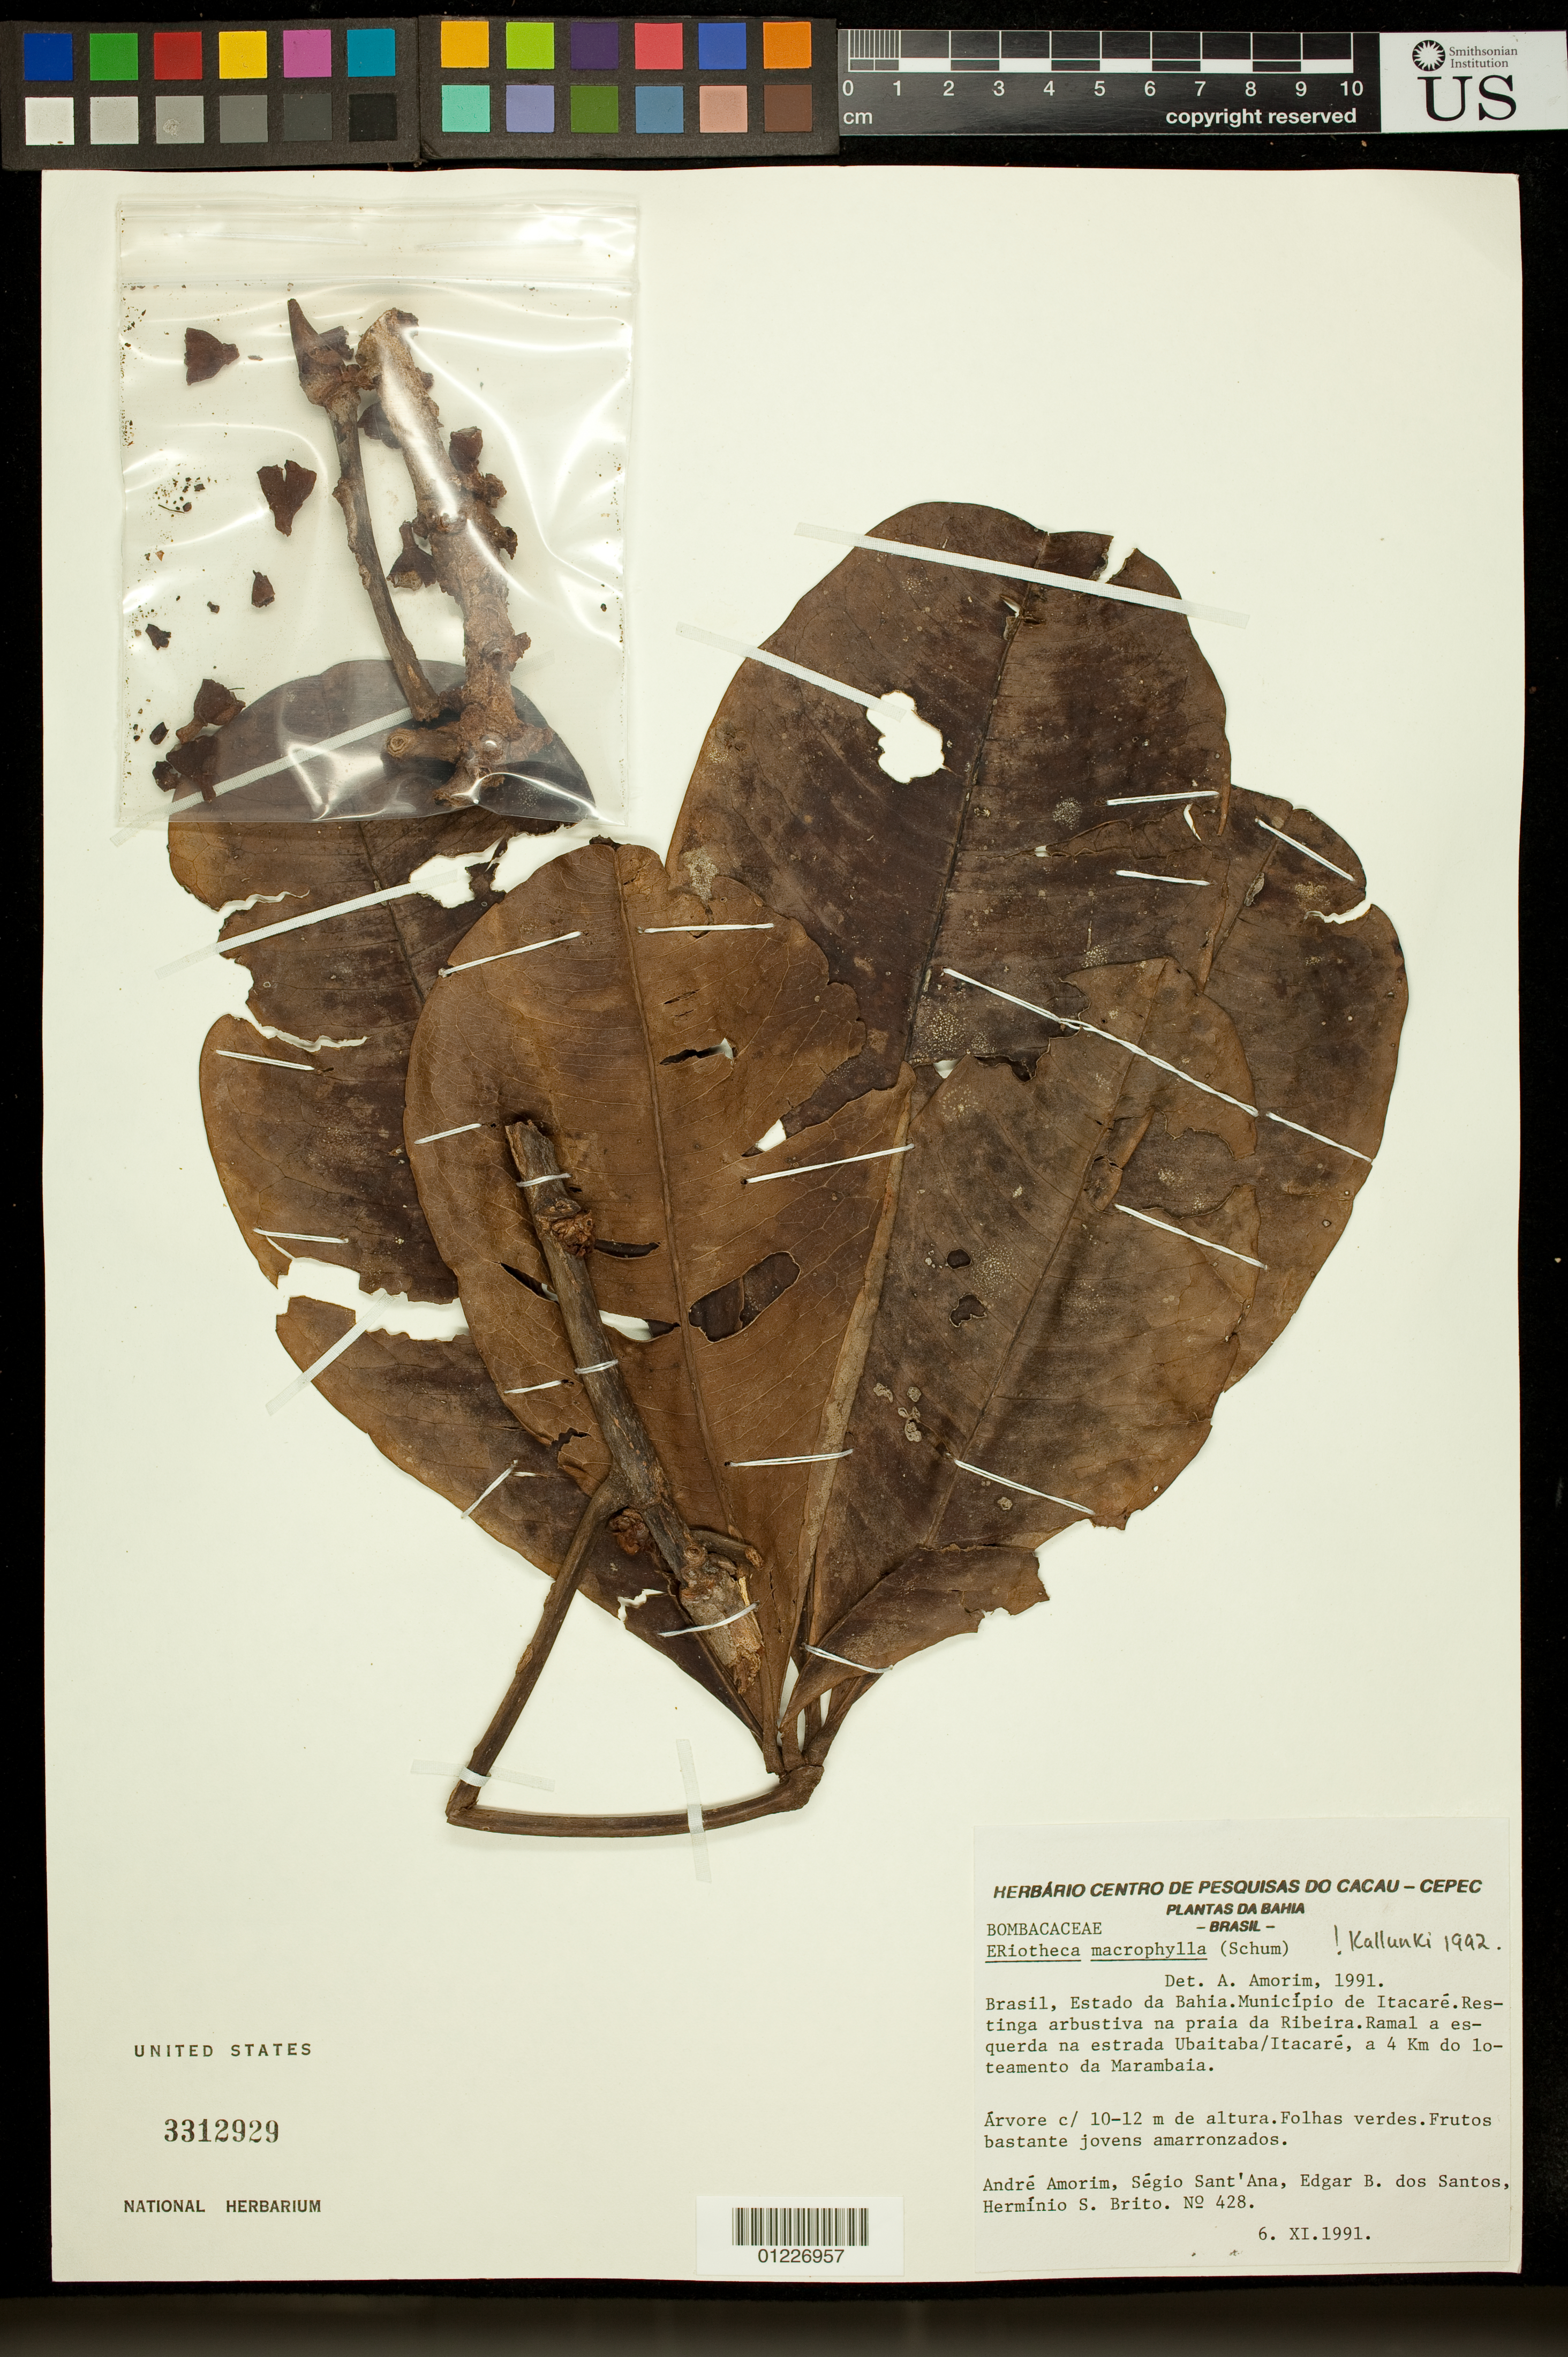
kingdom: Plantae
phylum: Tracheophyta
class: Magnoliopsida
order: Malvales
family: Malvaceae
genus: Pachira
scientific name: Pachira macrophylla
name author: (K. Schum.) V.N. Yoshik. & M.C. Duarte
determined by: Dorr, Laurence J., Curator (BOT), Smithsonian Institution - National Museum of Natural History (UNITED STATES)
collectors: A. M. Amorim, S. C. Sant'Ana & E. B. Santos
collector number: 428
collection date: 1991-11-06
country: Brazil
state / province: Bahia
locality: Municipio de Itacare, Restinga arbustiva na praia da Ribeira. Ramal a esquerda na estrada Ubaitaba/Itacare, a 4 Km do loteamento da Marambaia.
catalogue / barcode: US 3312929